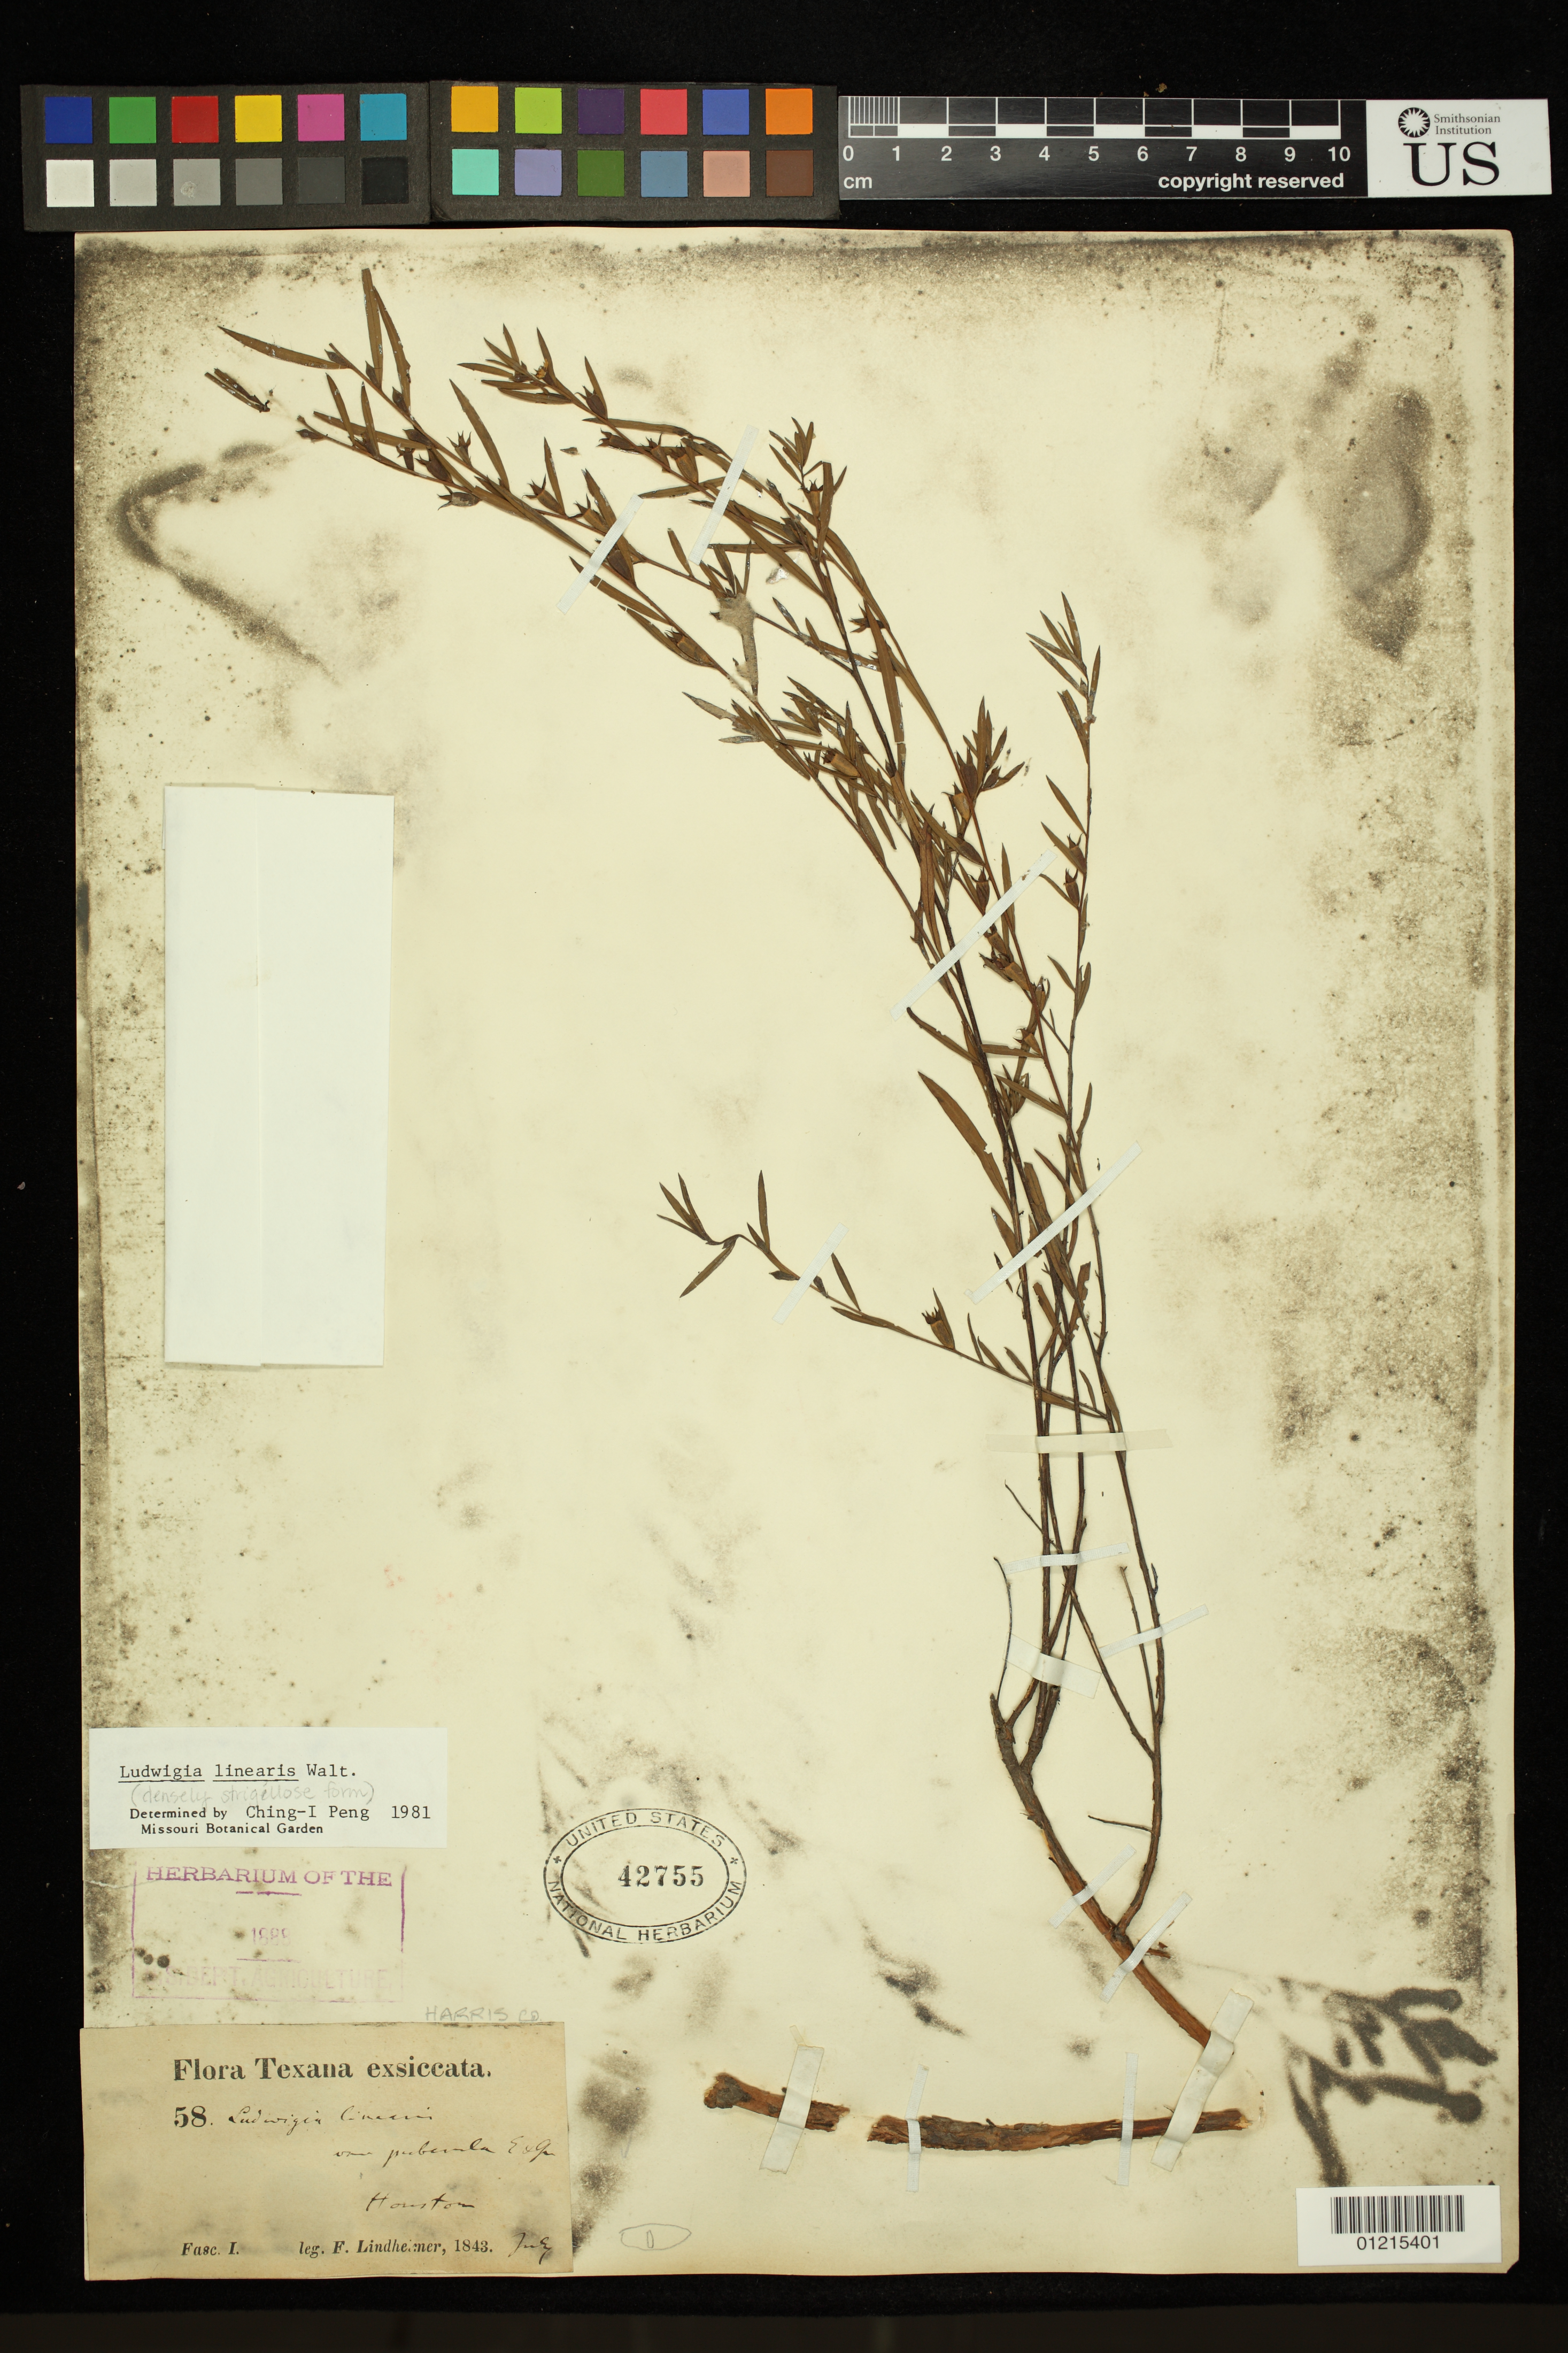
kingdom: Plantae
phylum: Tracheophyta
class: Magnoliopsida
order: Myrtales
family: Onagraceae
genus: Ludwigia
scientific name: Ludwigia linearis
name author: Walter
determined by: Peng, Ching-I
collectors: F. Lindheimer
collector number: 58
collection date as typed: Jul 1843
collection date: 1843-07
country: United States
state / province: Texas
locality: Houston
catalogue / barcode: US 42755